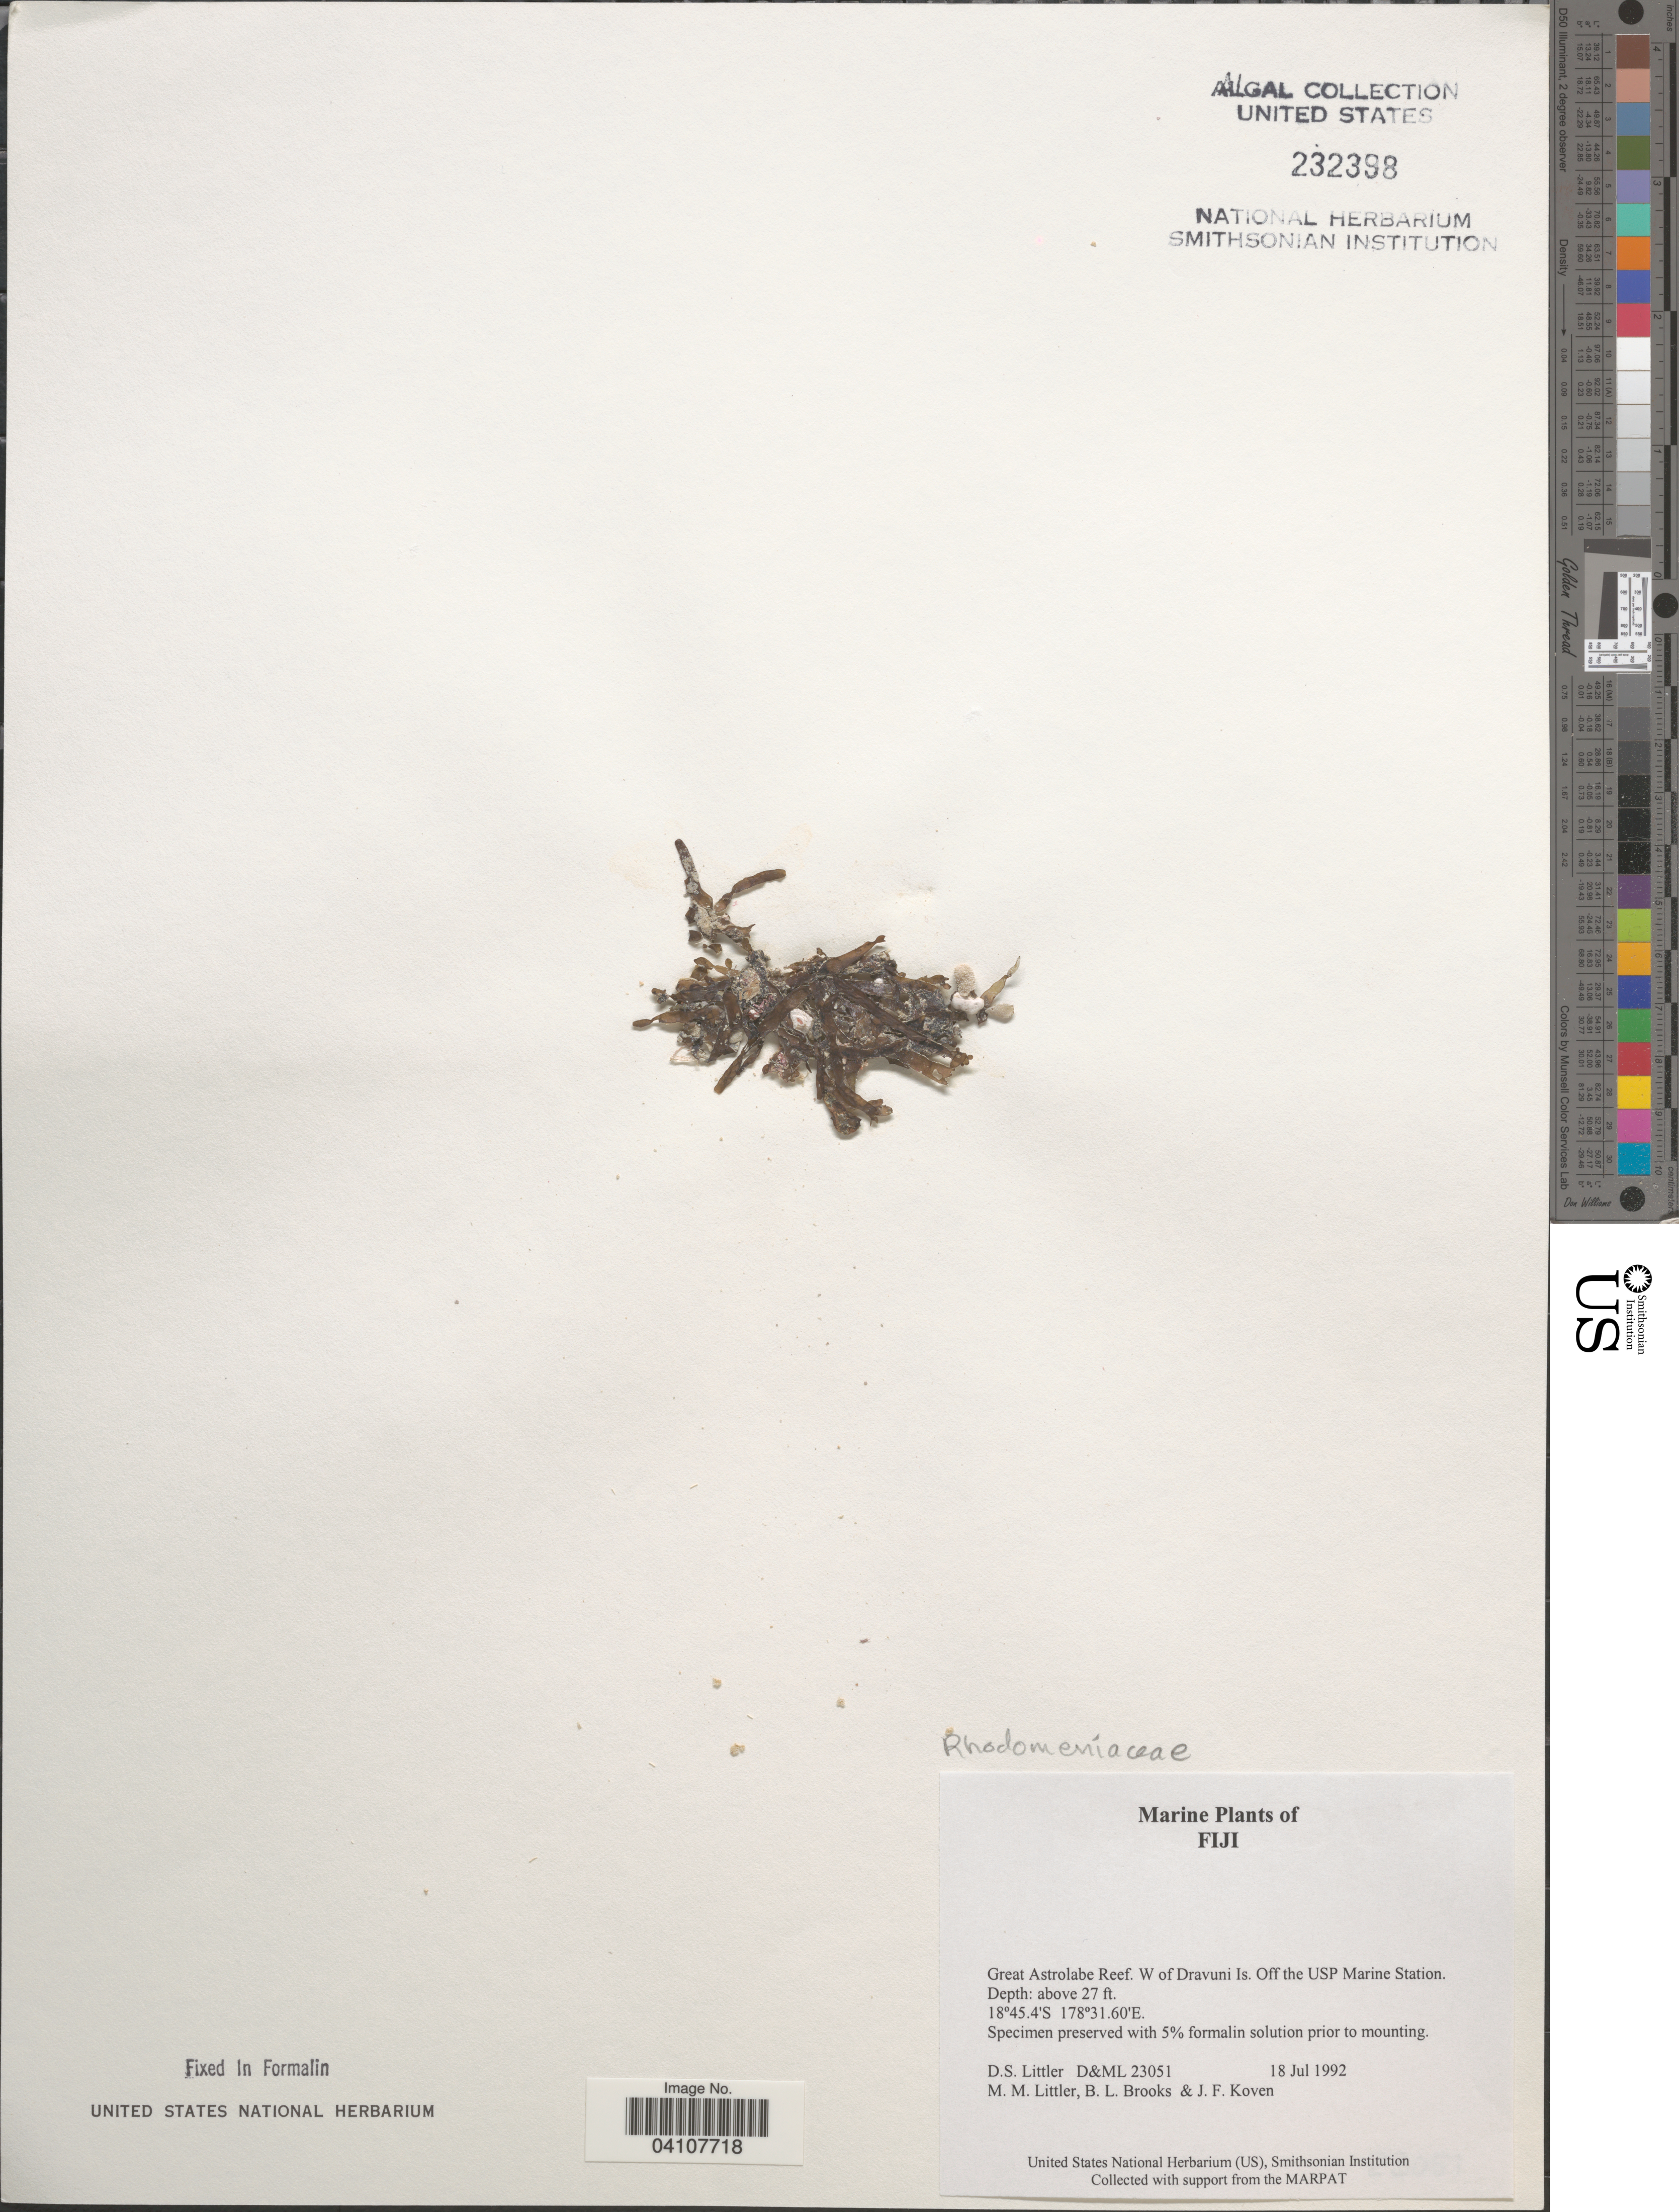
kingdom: Plantae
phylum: Rhodophyta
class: Florideophyceae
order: Rhodymeniales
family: Rhodymeniaceae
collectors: D. S. Littler, B. Brooks & J. Koven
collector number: D&ML23051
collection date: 1992-07-18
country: Fiji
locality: Great Astrolabe Reef. W of Dravuni Is. Off the USP Marine Station.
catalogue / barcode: US 232398